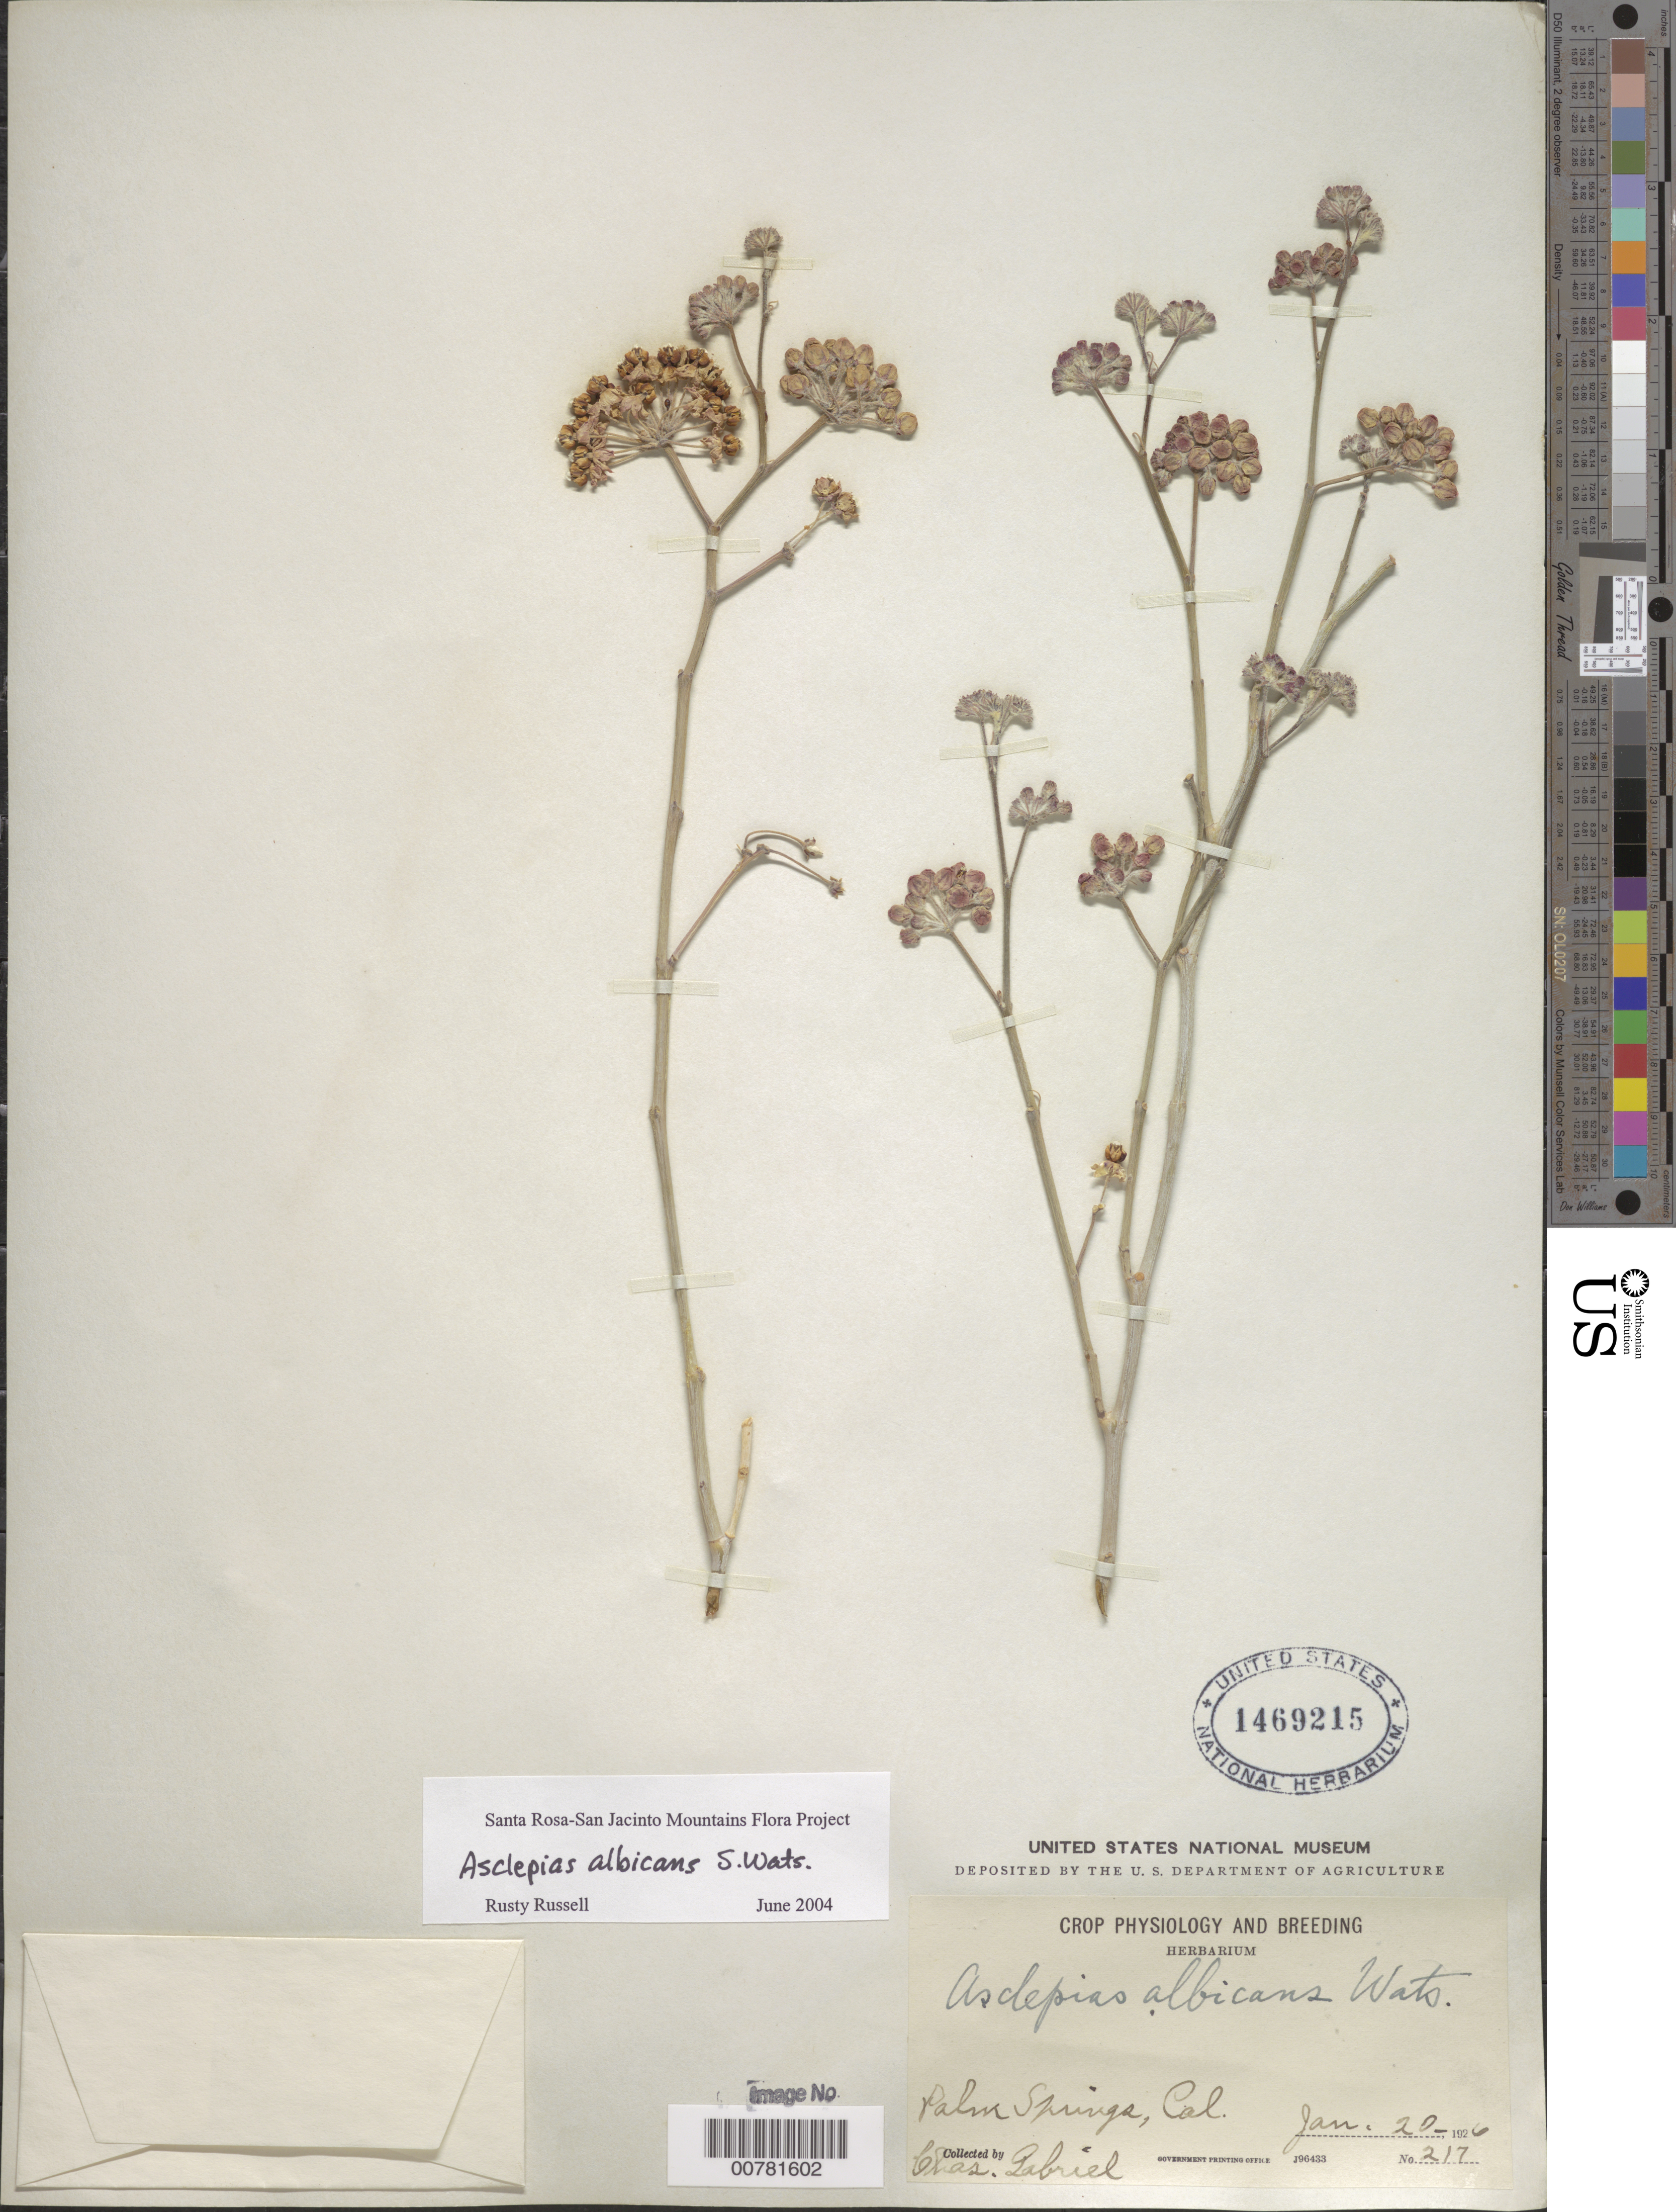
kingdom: Plantae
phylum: Tracheophyta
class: Magnoliopsida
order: Gentianales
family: Apocynaceae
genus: Asclepias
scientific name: Asclepias albicans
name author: S. Watson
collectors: C. Gabriel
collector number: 217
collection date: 1926-01-20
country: United States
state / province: California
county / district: Riverside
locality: Palm Springs.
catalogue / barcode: US 1469215